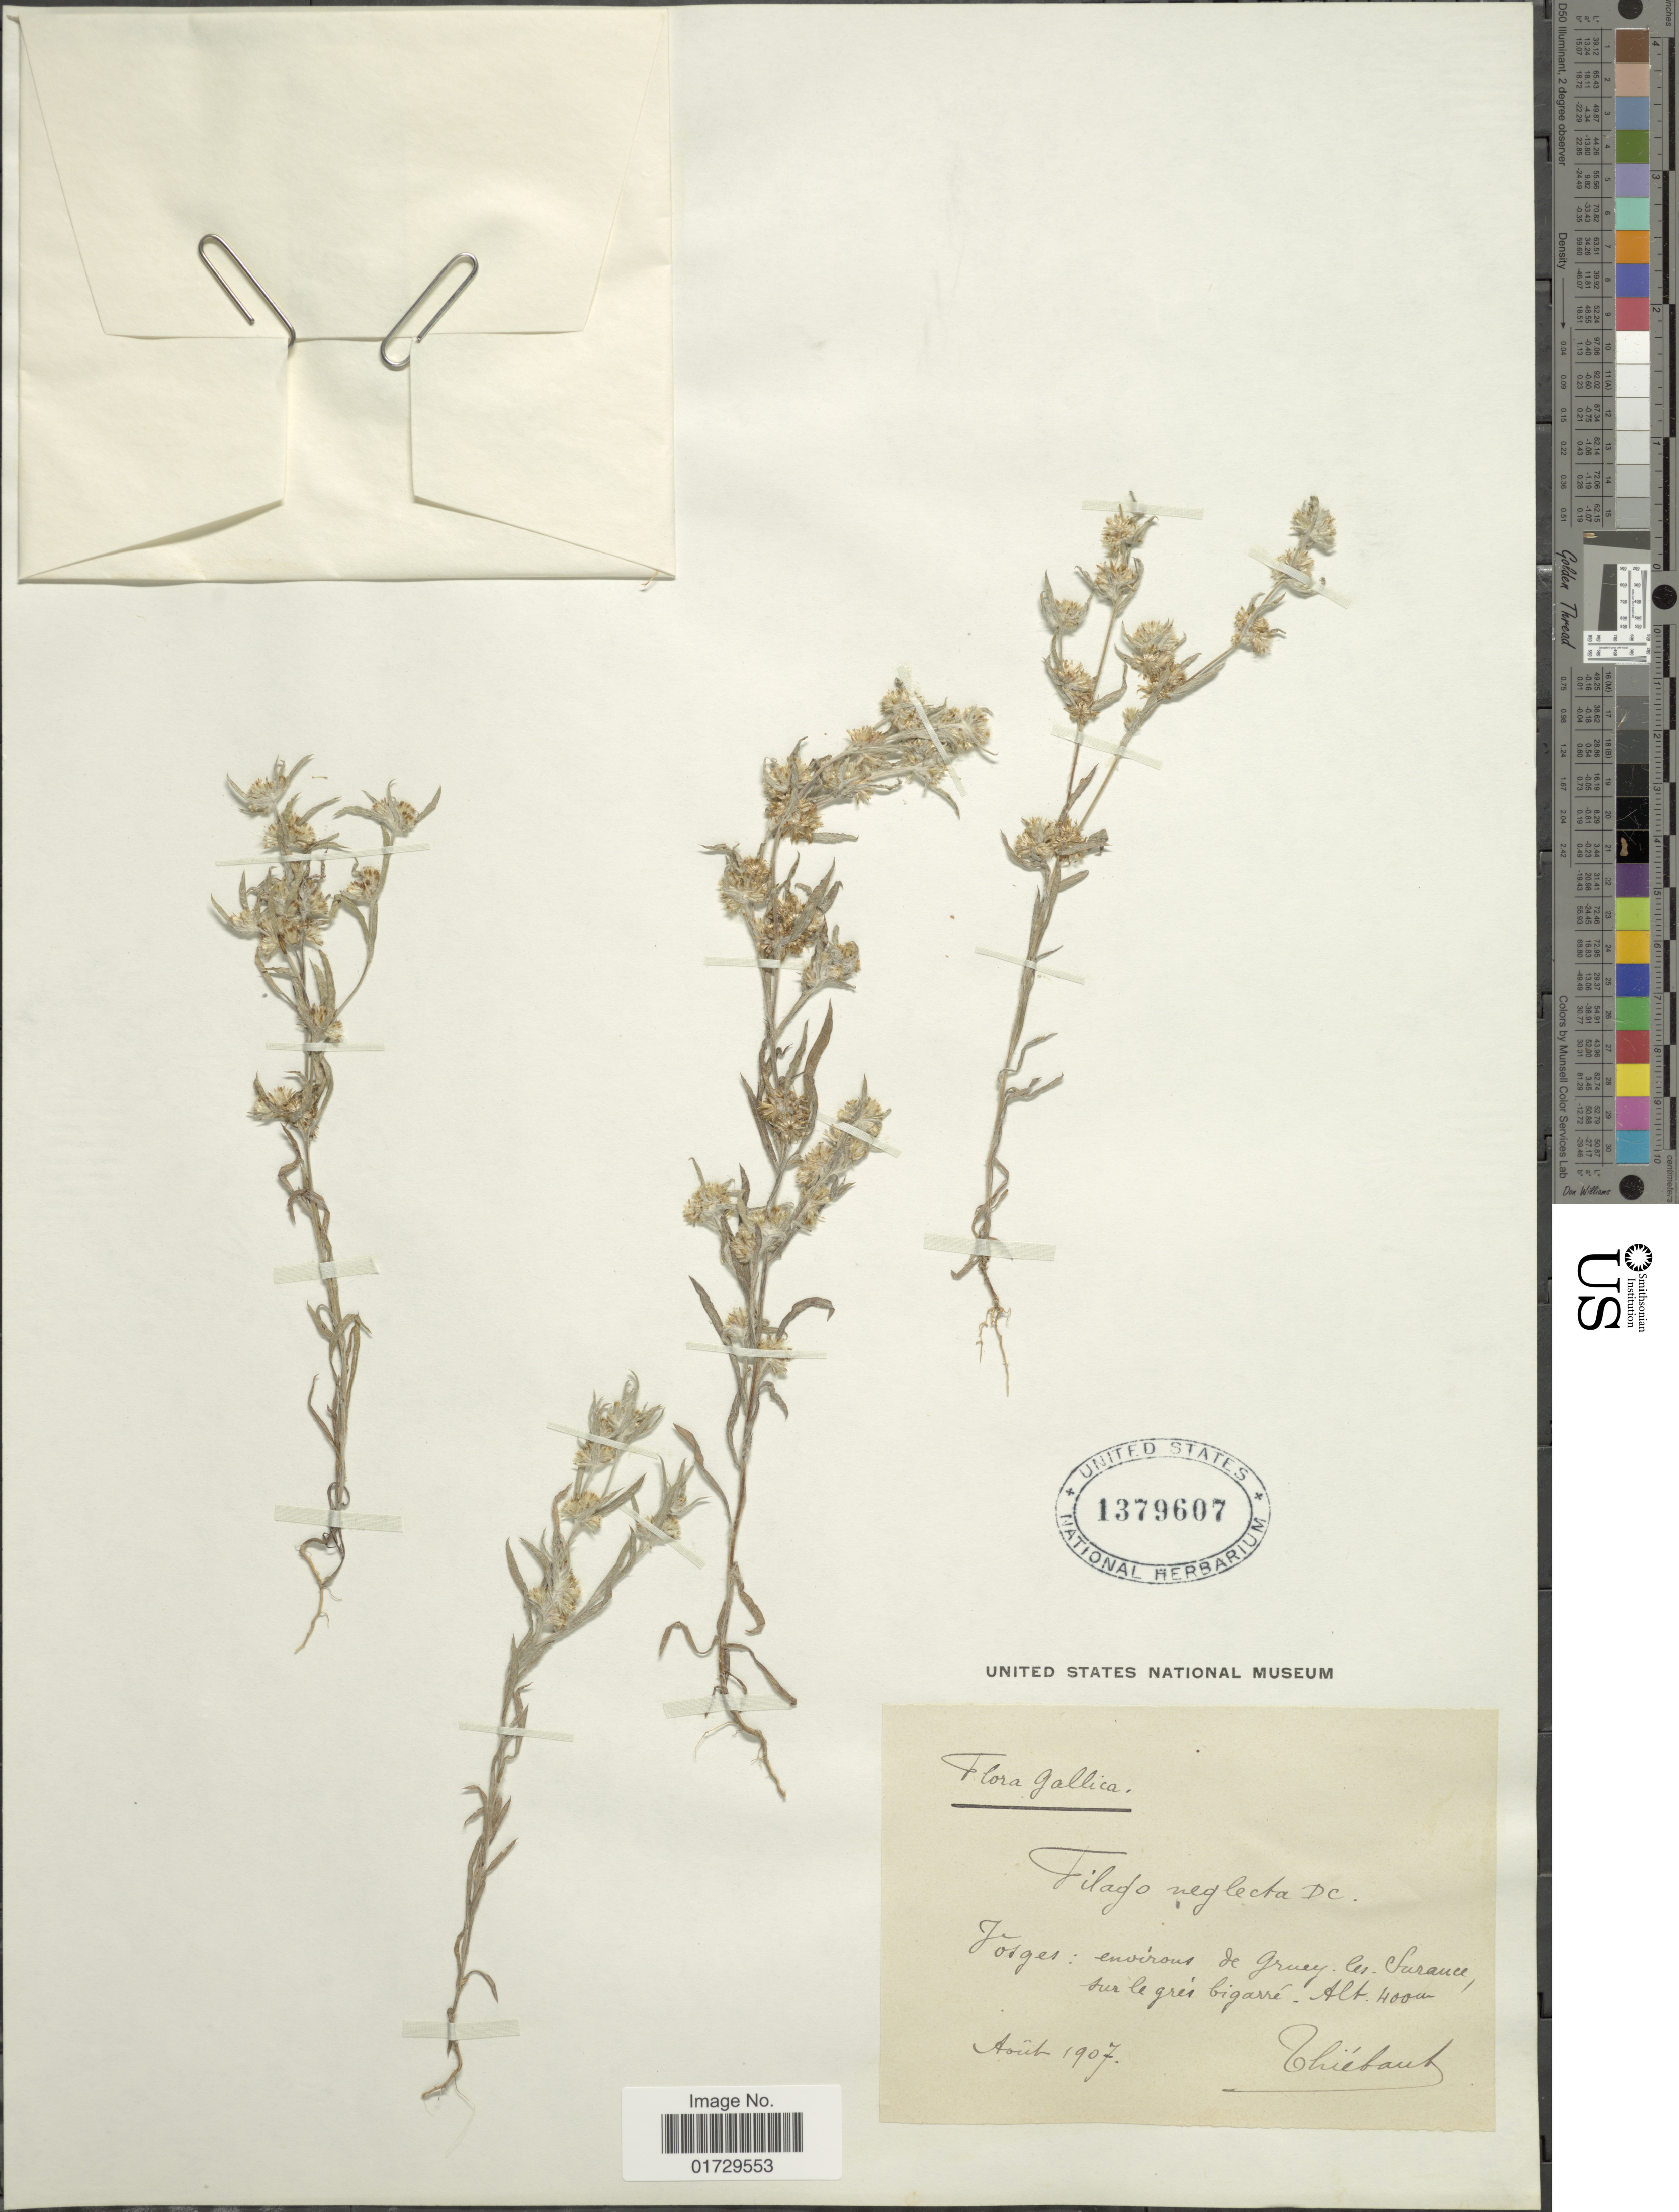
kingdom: Plantae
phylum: Tracheophyta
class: Magnoliopsida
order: Asterales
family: Asteraceae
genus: Filago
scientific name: Filago neglecta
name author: (Soy.-Will.) DC.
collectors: -. Thiebaut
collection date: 1907-08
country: France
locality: Gallica, Josges: environs de gruey, lu Surance, sur le fres bigarre [interpreted]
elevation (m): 400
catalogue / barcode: US 1379607